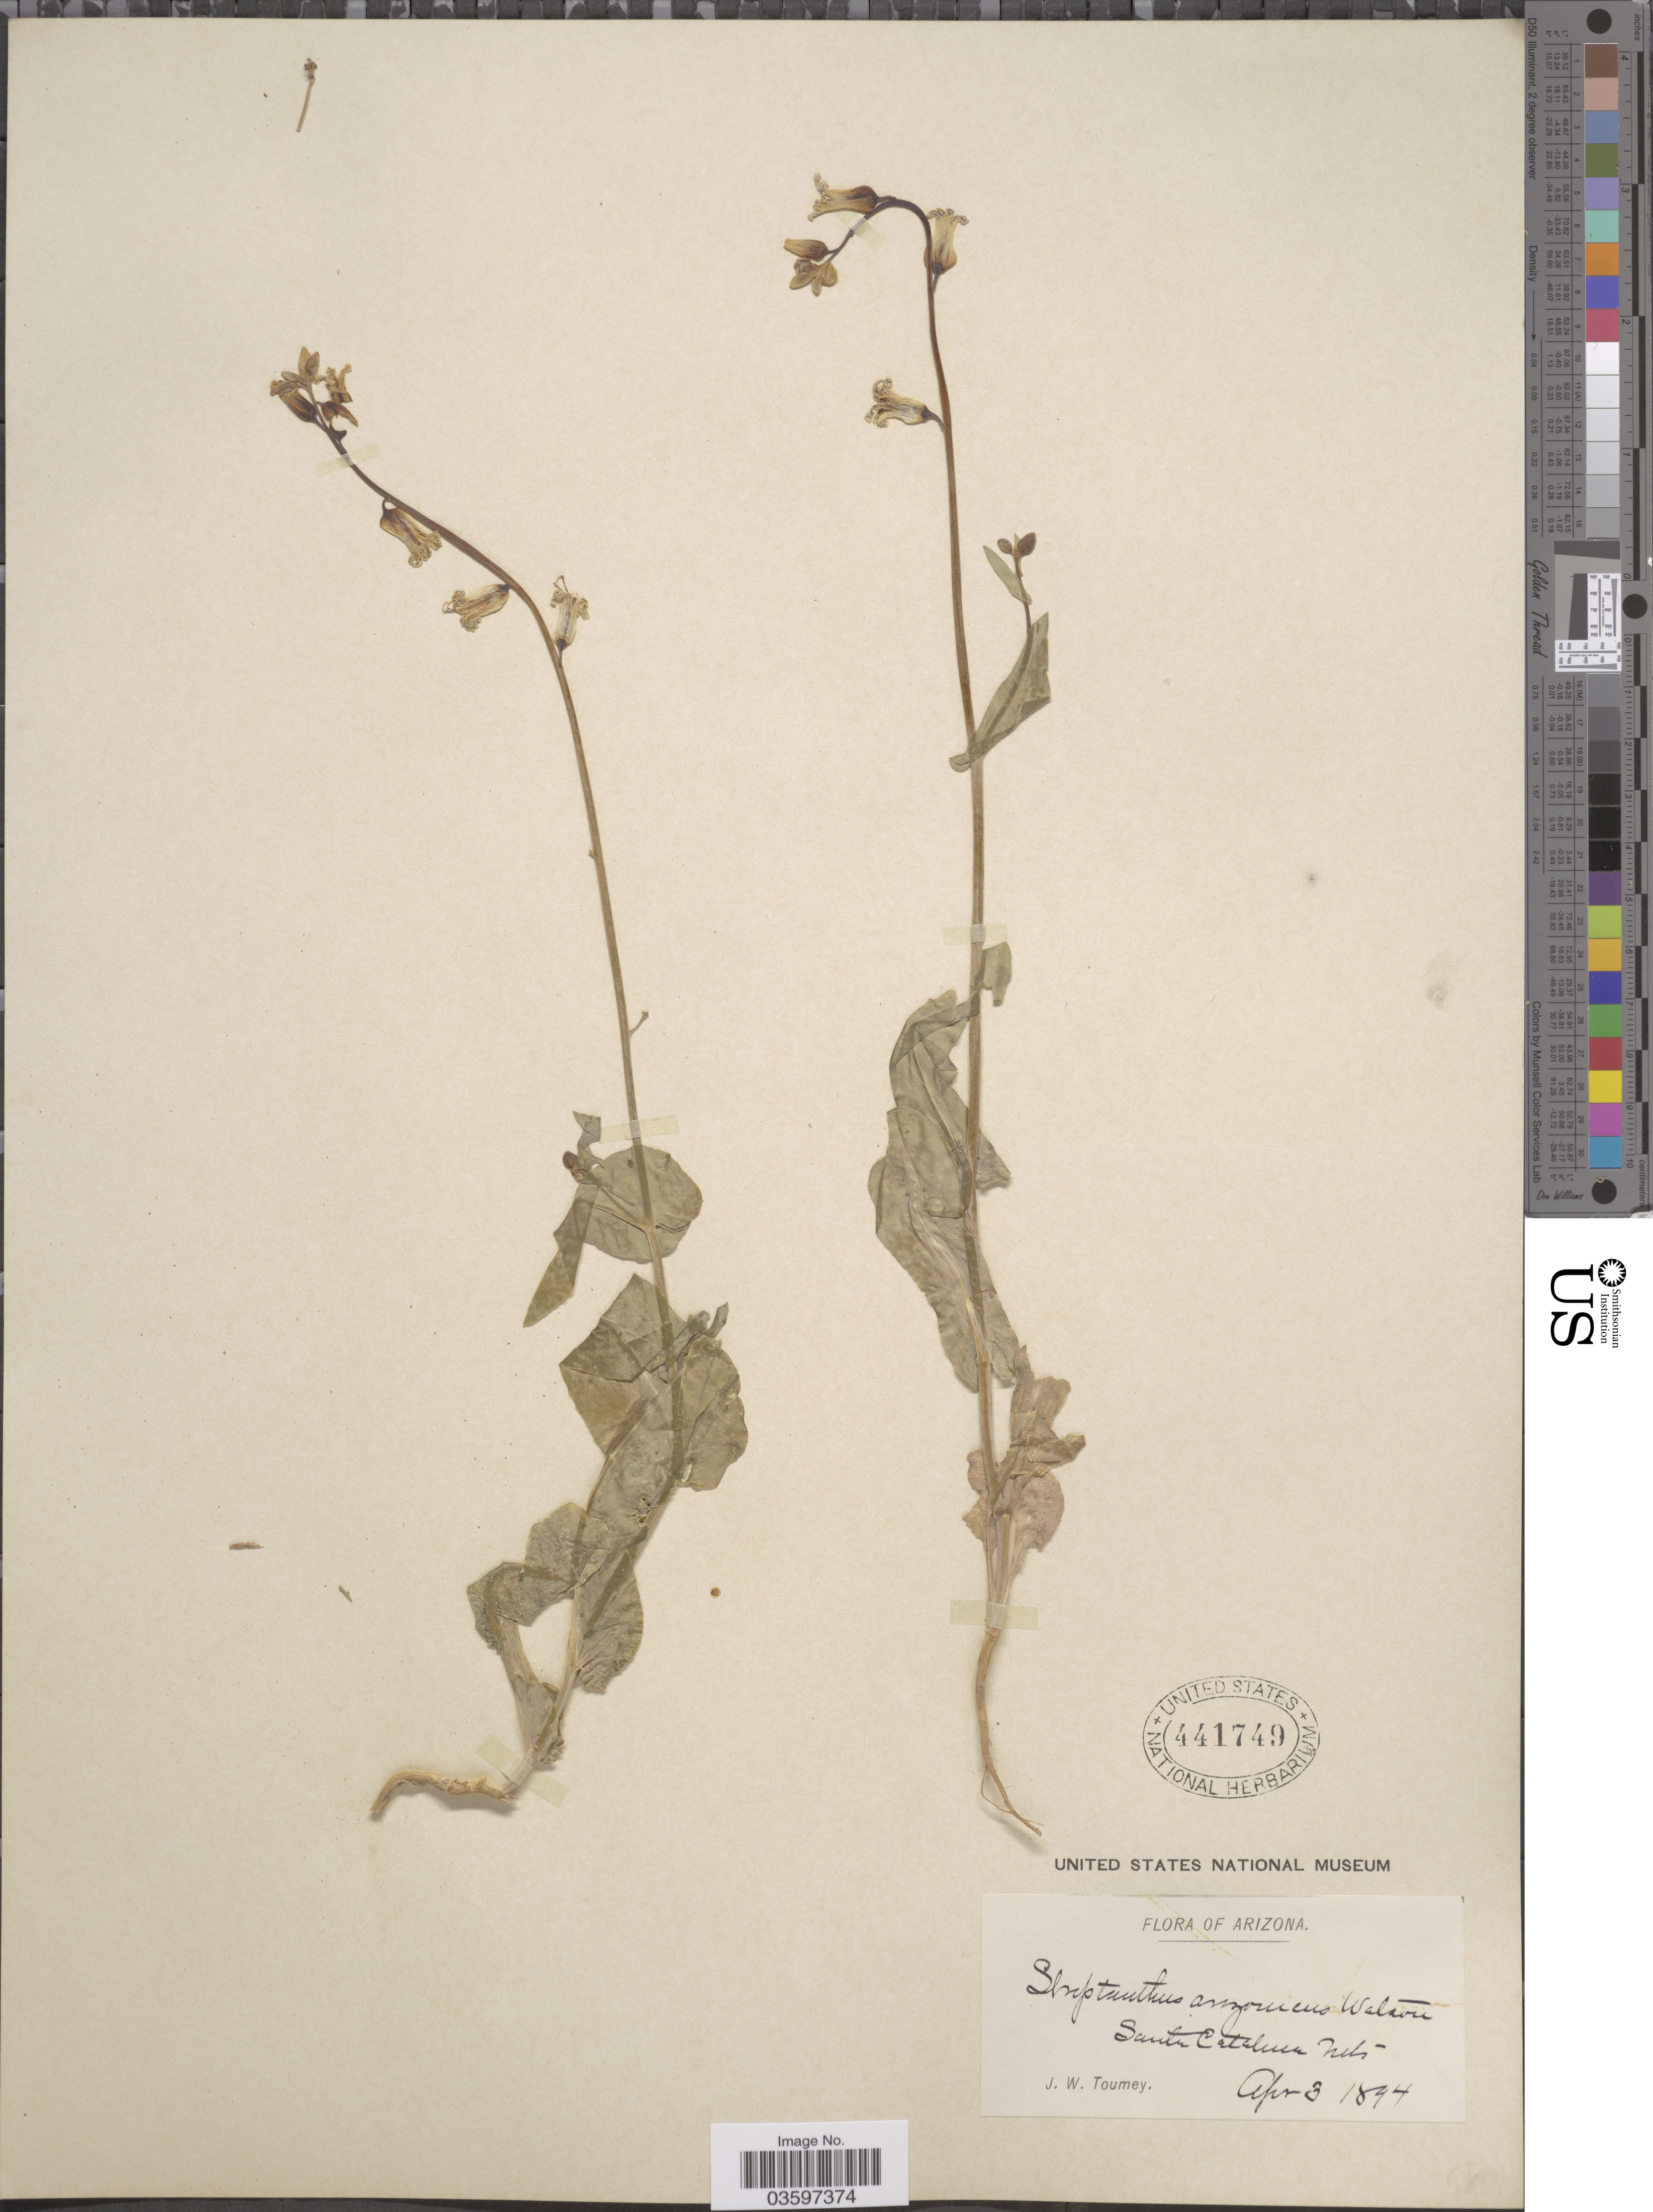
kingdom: Plantae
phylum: Tracheophyta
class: Magnoliopsida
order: Brassicales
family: Brassicaceae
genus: Streptanthus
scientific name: Streptanthus arizonicus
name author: S. Watson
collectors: J. W. Toumey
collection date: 1894-04-03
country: United States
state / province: Arizona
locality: Santa Catalina Mts.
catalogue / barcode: US 441749